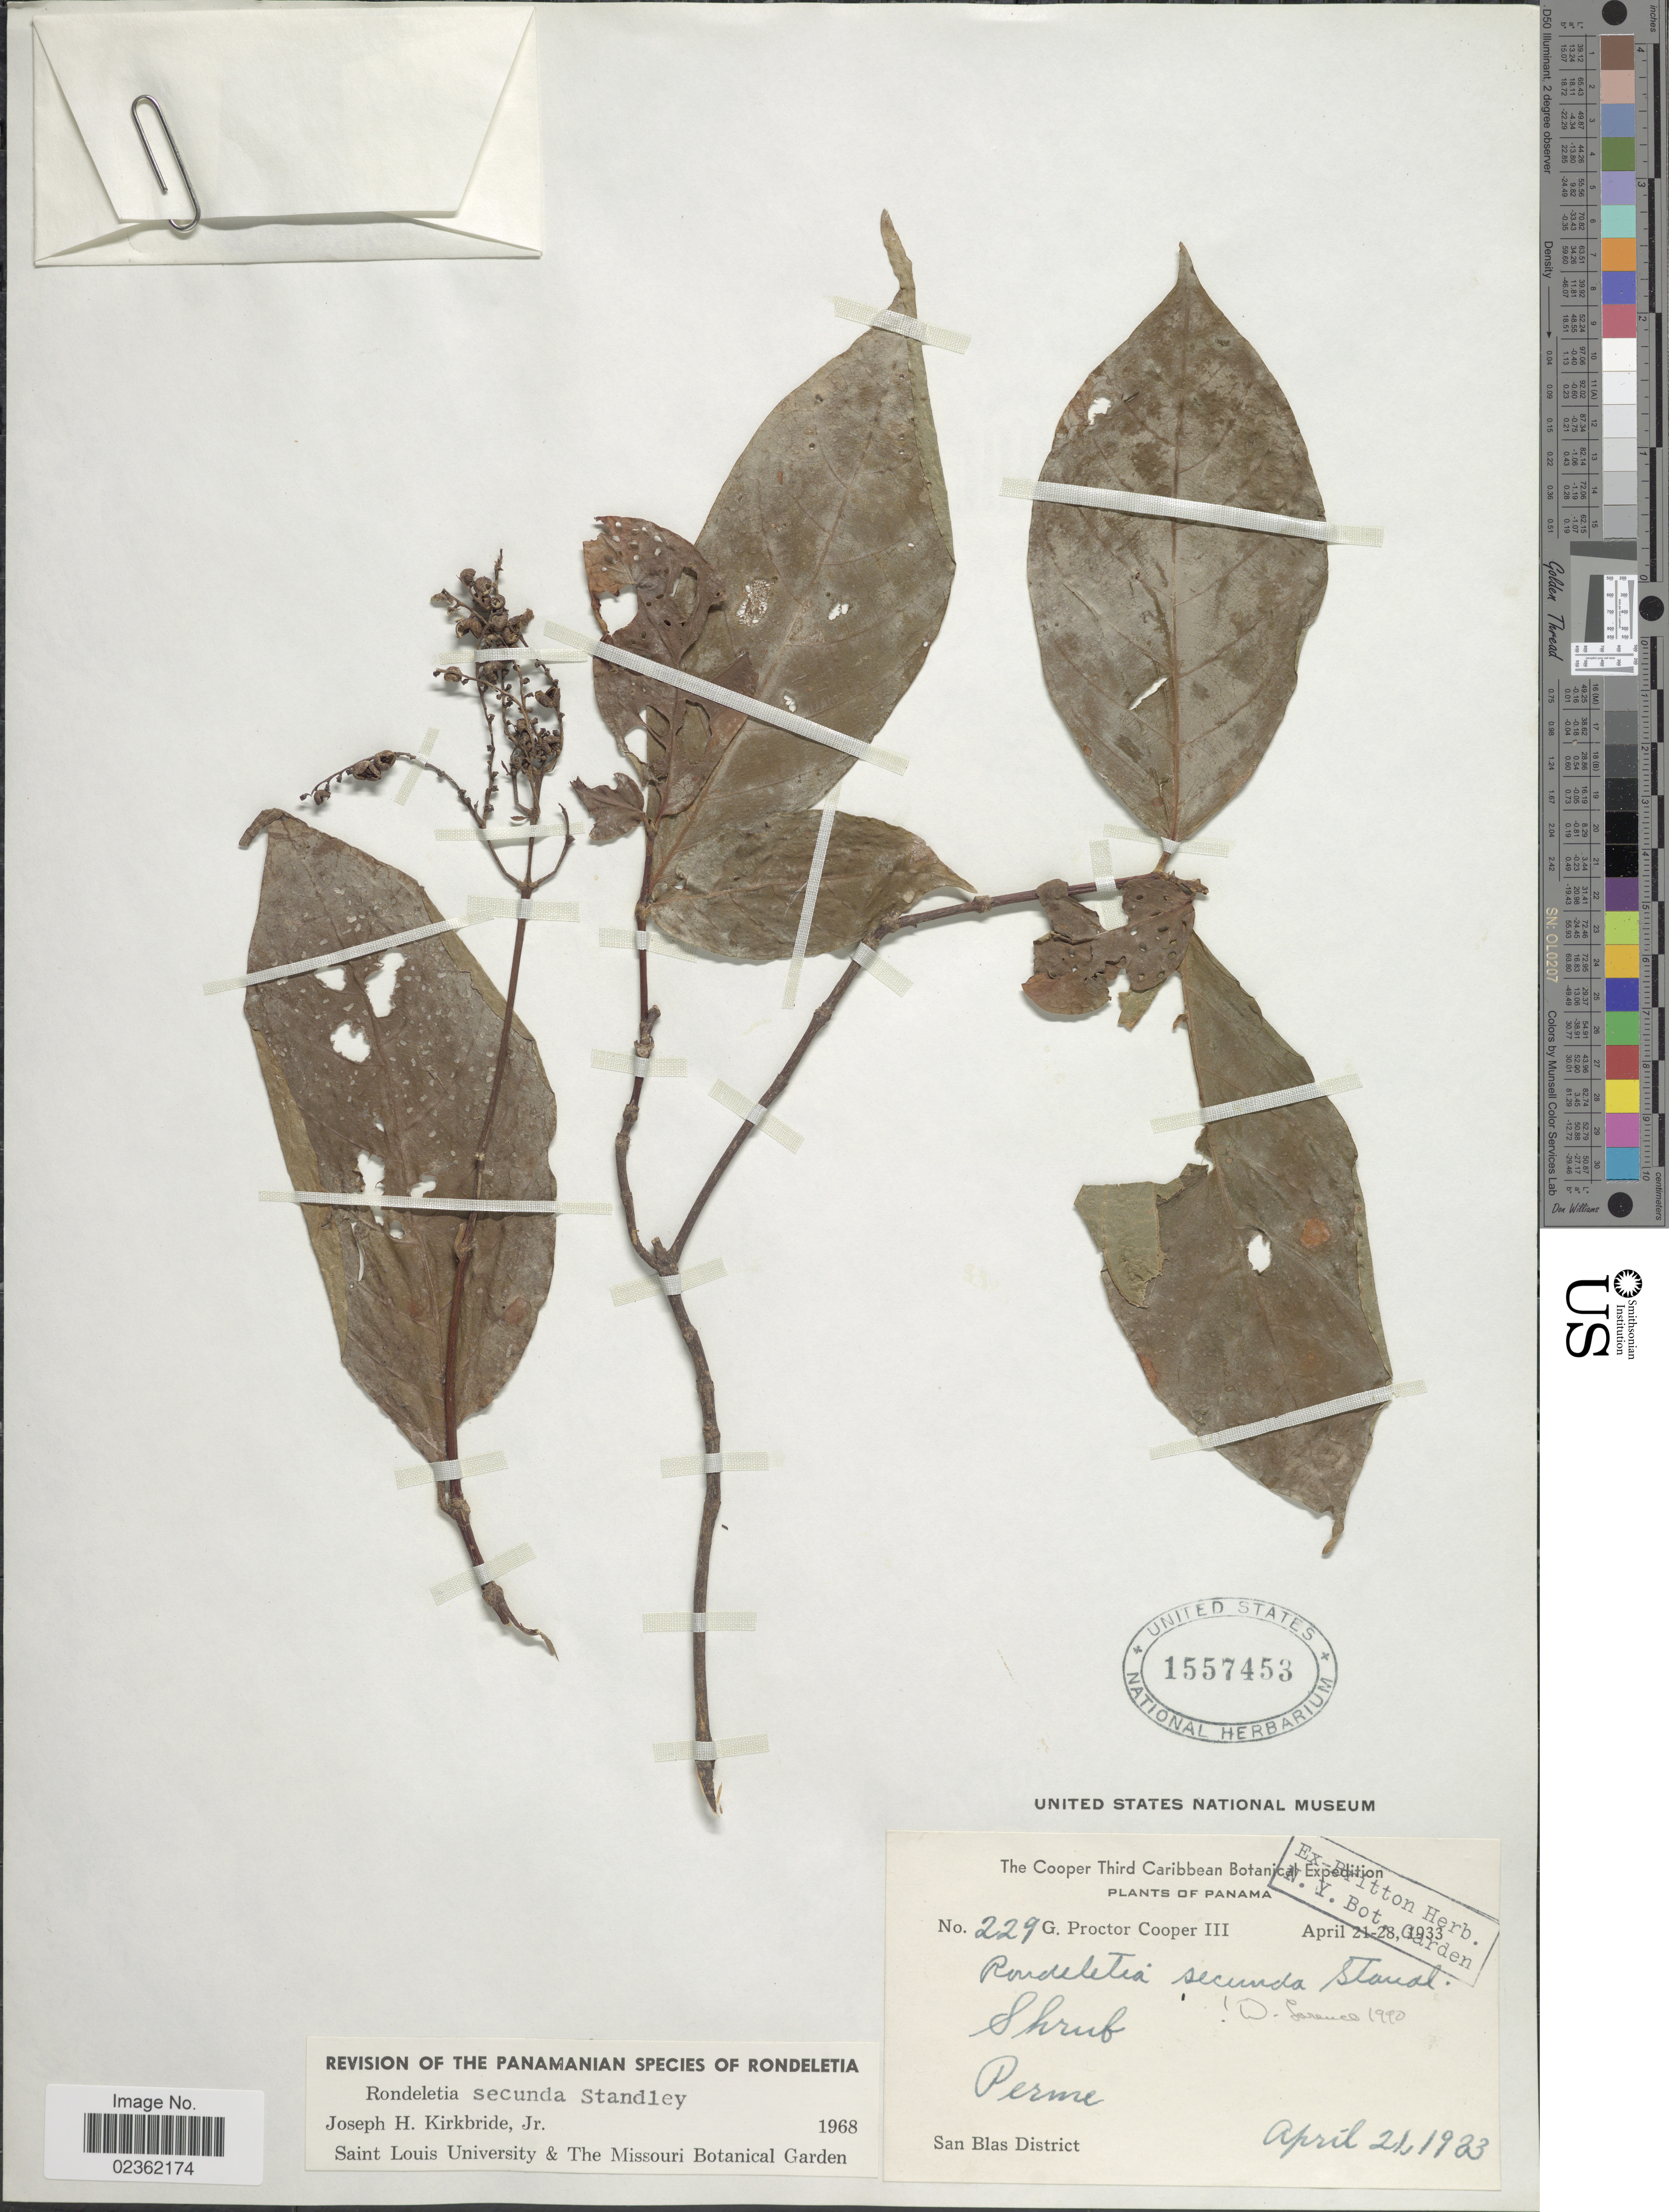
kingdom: Plantae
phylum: Tracheophyta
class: Magnoliopsida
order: Gentianales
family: Rubiaceae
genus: Rondeletia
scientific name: Rondeletia secunda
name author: Standl.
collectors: G. Cooper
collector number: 229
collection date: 1933-04-21/1933-04-28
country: Panama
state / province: Kuna Yala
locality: San Blas District.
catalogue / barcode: US 1557453